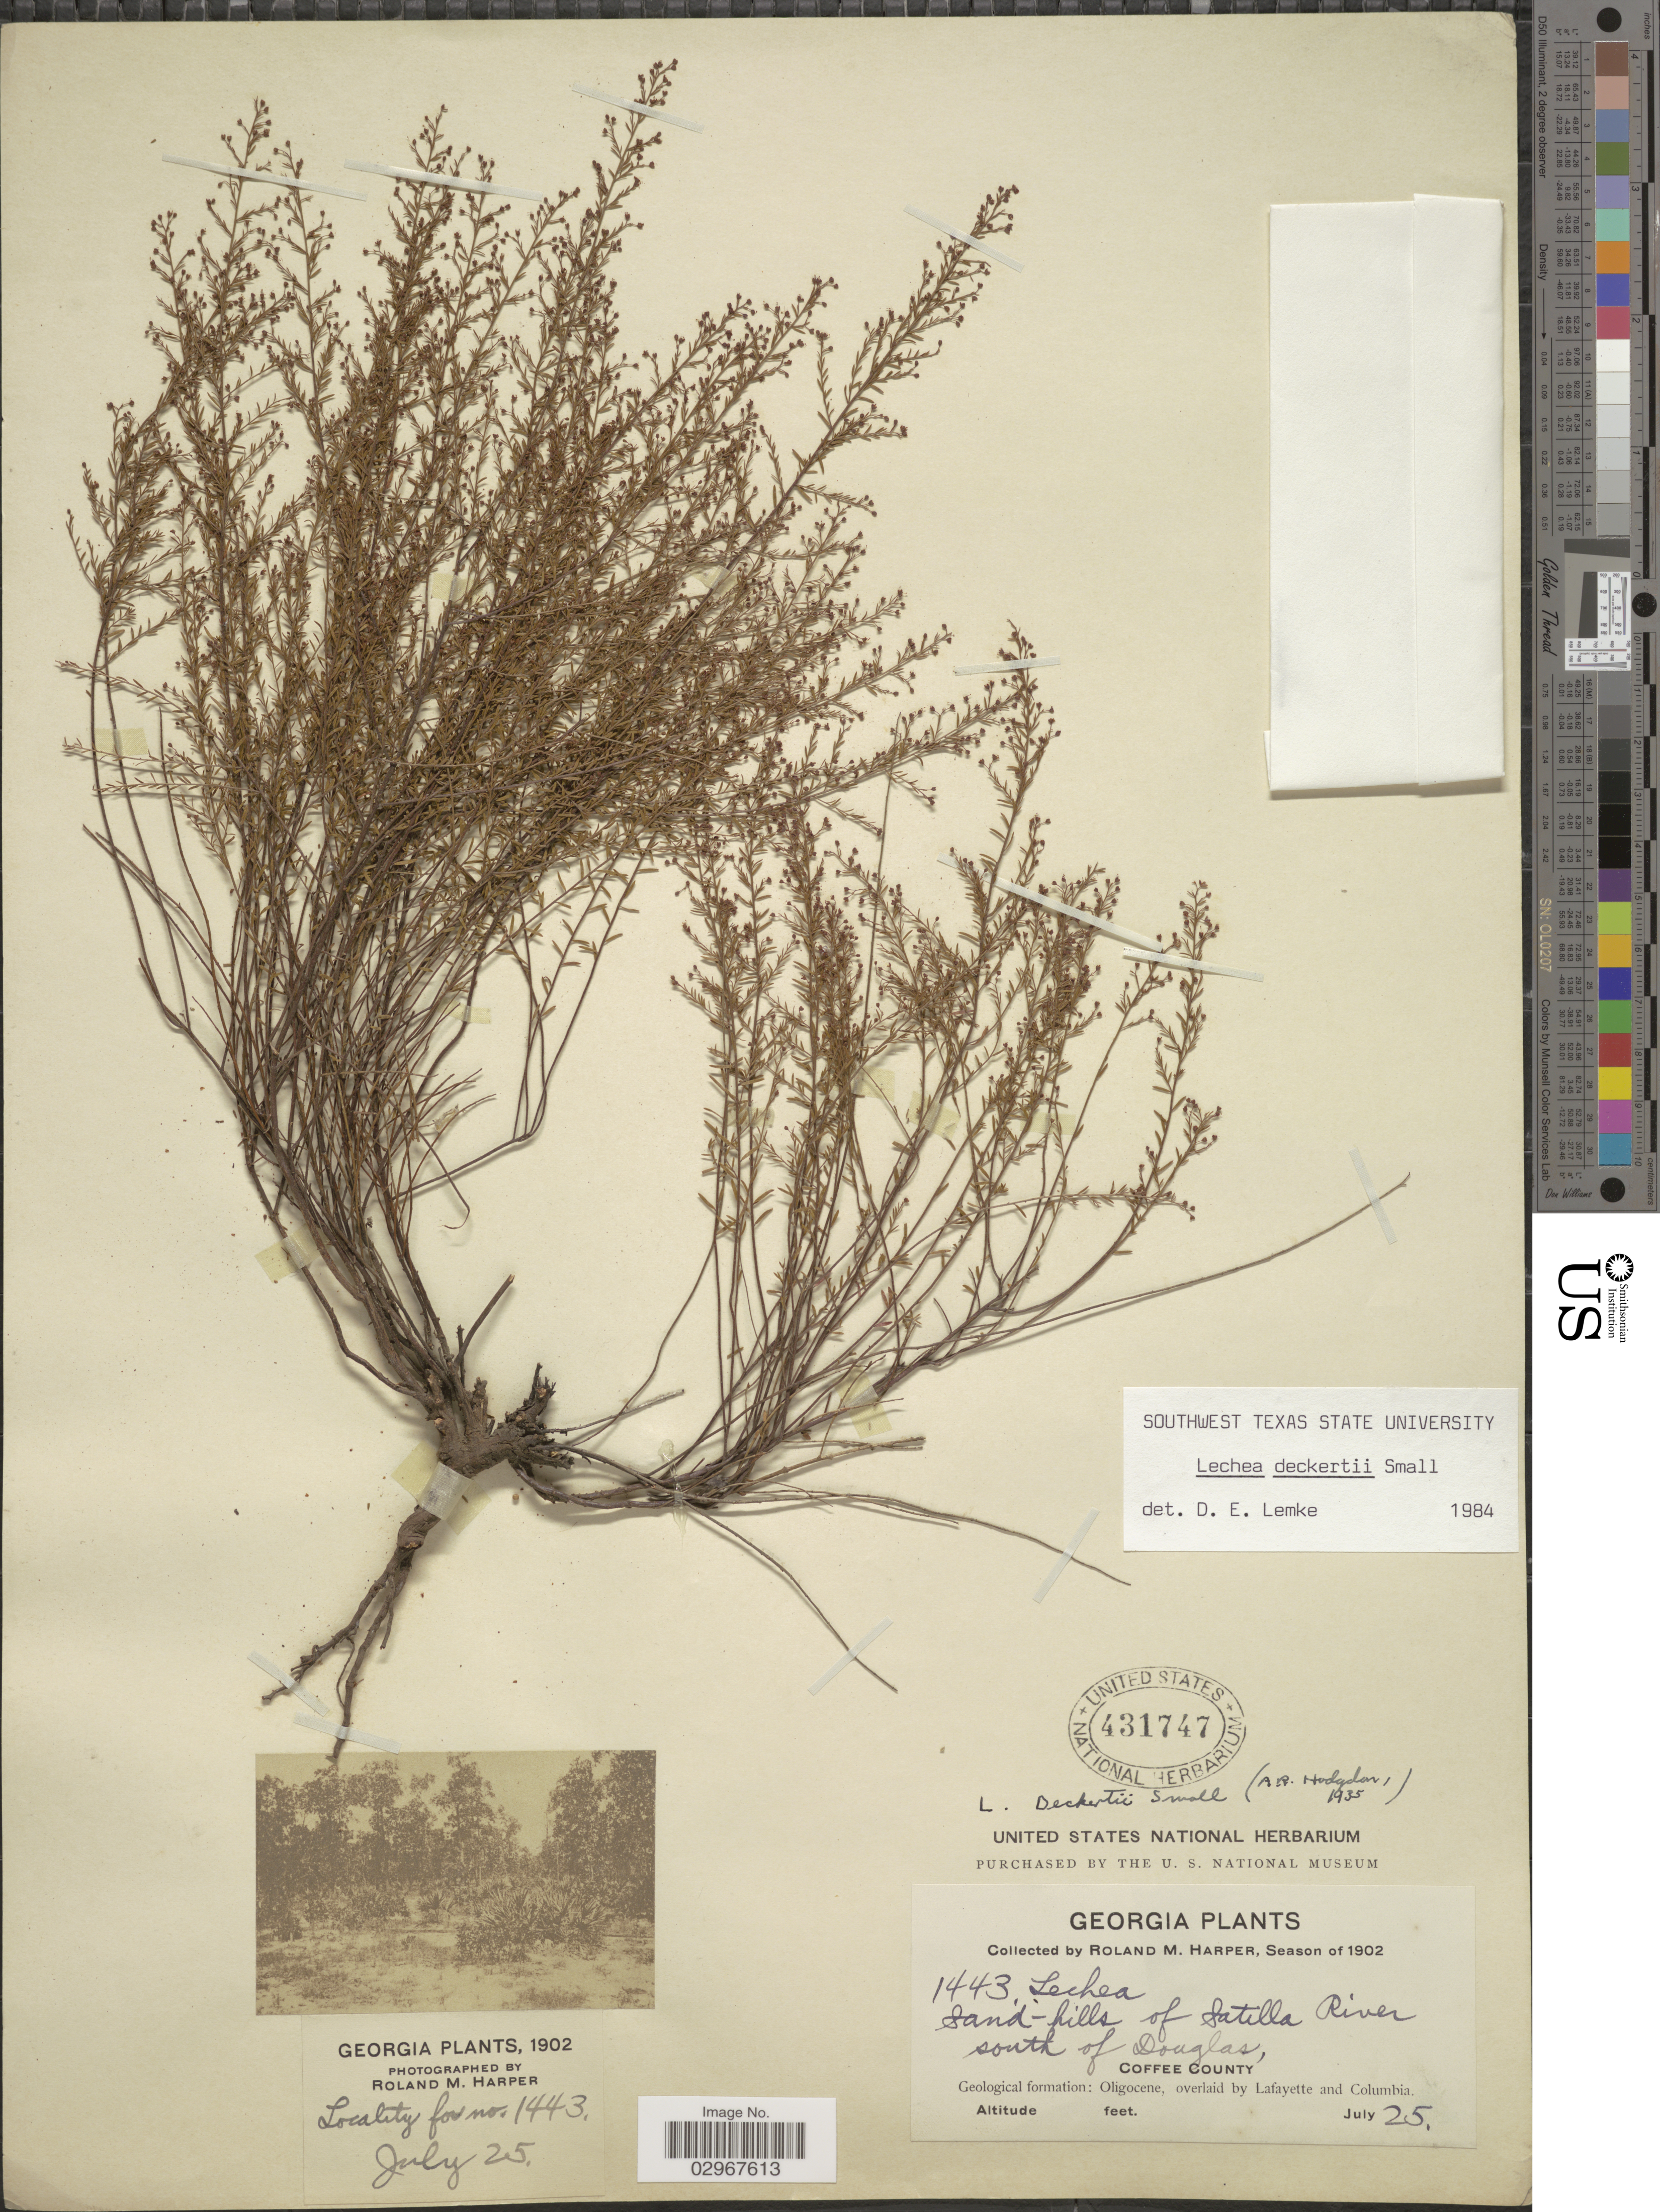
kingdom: Plantae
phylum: Tracheophyta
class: Magnoliopsida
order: Malvales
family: Cistaceae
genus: Lechea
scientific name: Lechea deckertii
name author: Small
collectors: R. M. Harper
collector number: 1443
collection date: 1902-07-25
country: United States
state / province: Georgia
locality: Sand-hills of Satilla River south of Douglas, Coffee County.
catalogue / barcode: US 431747